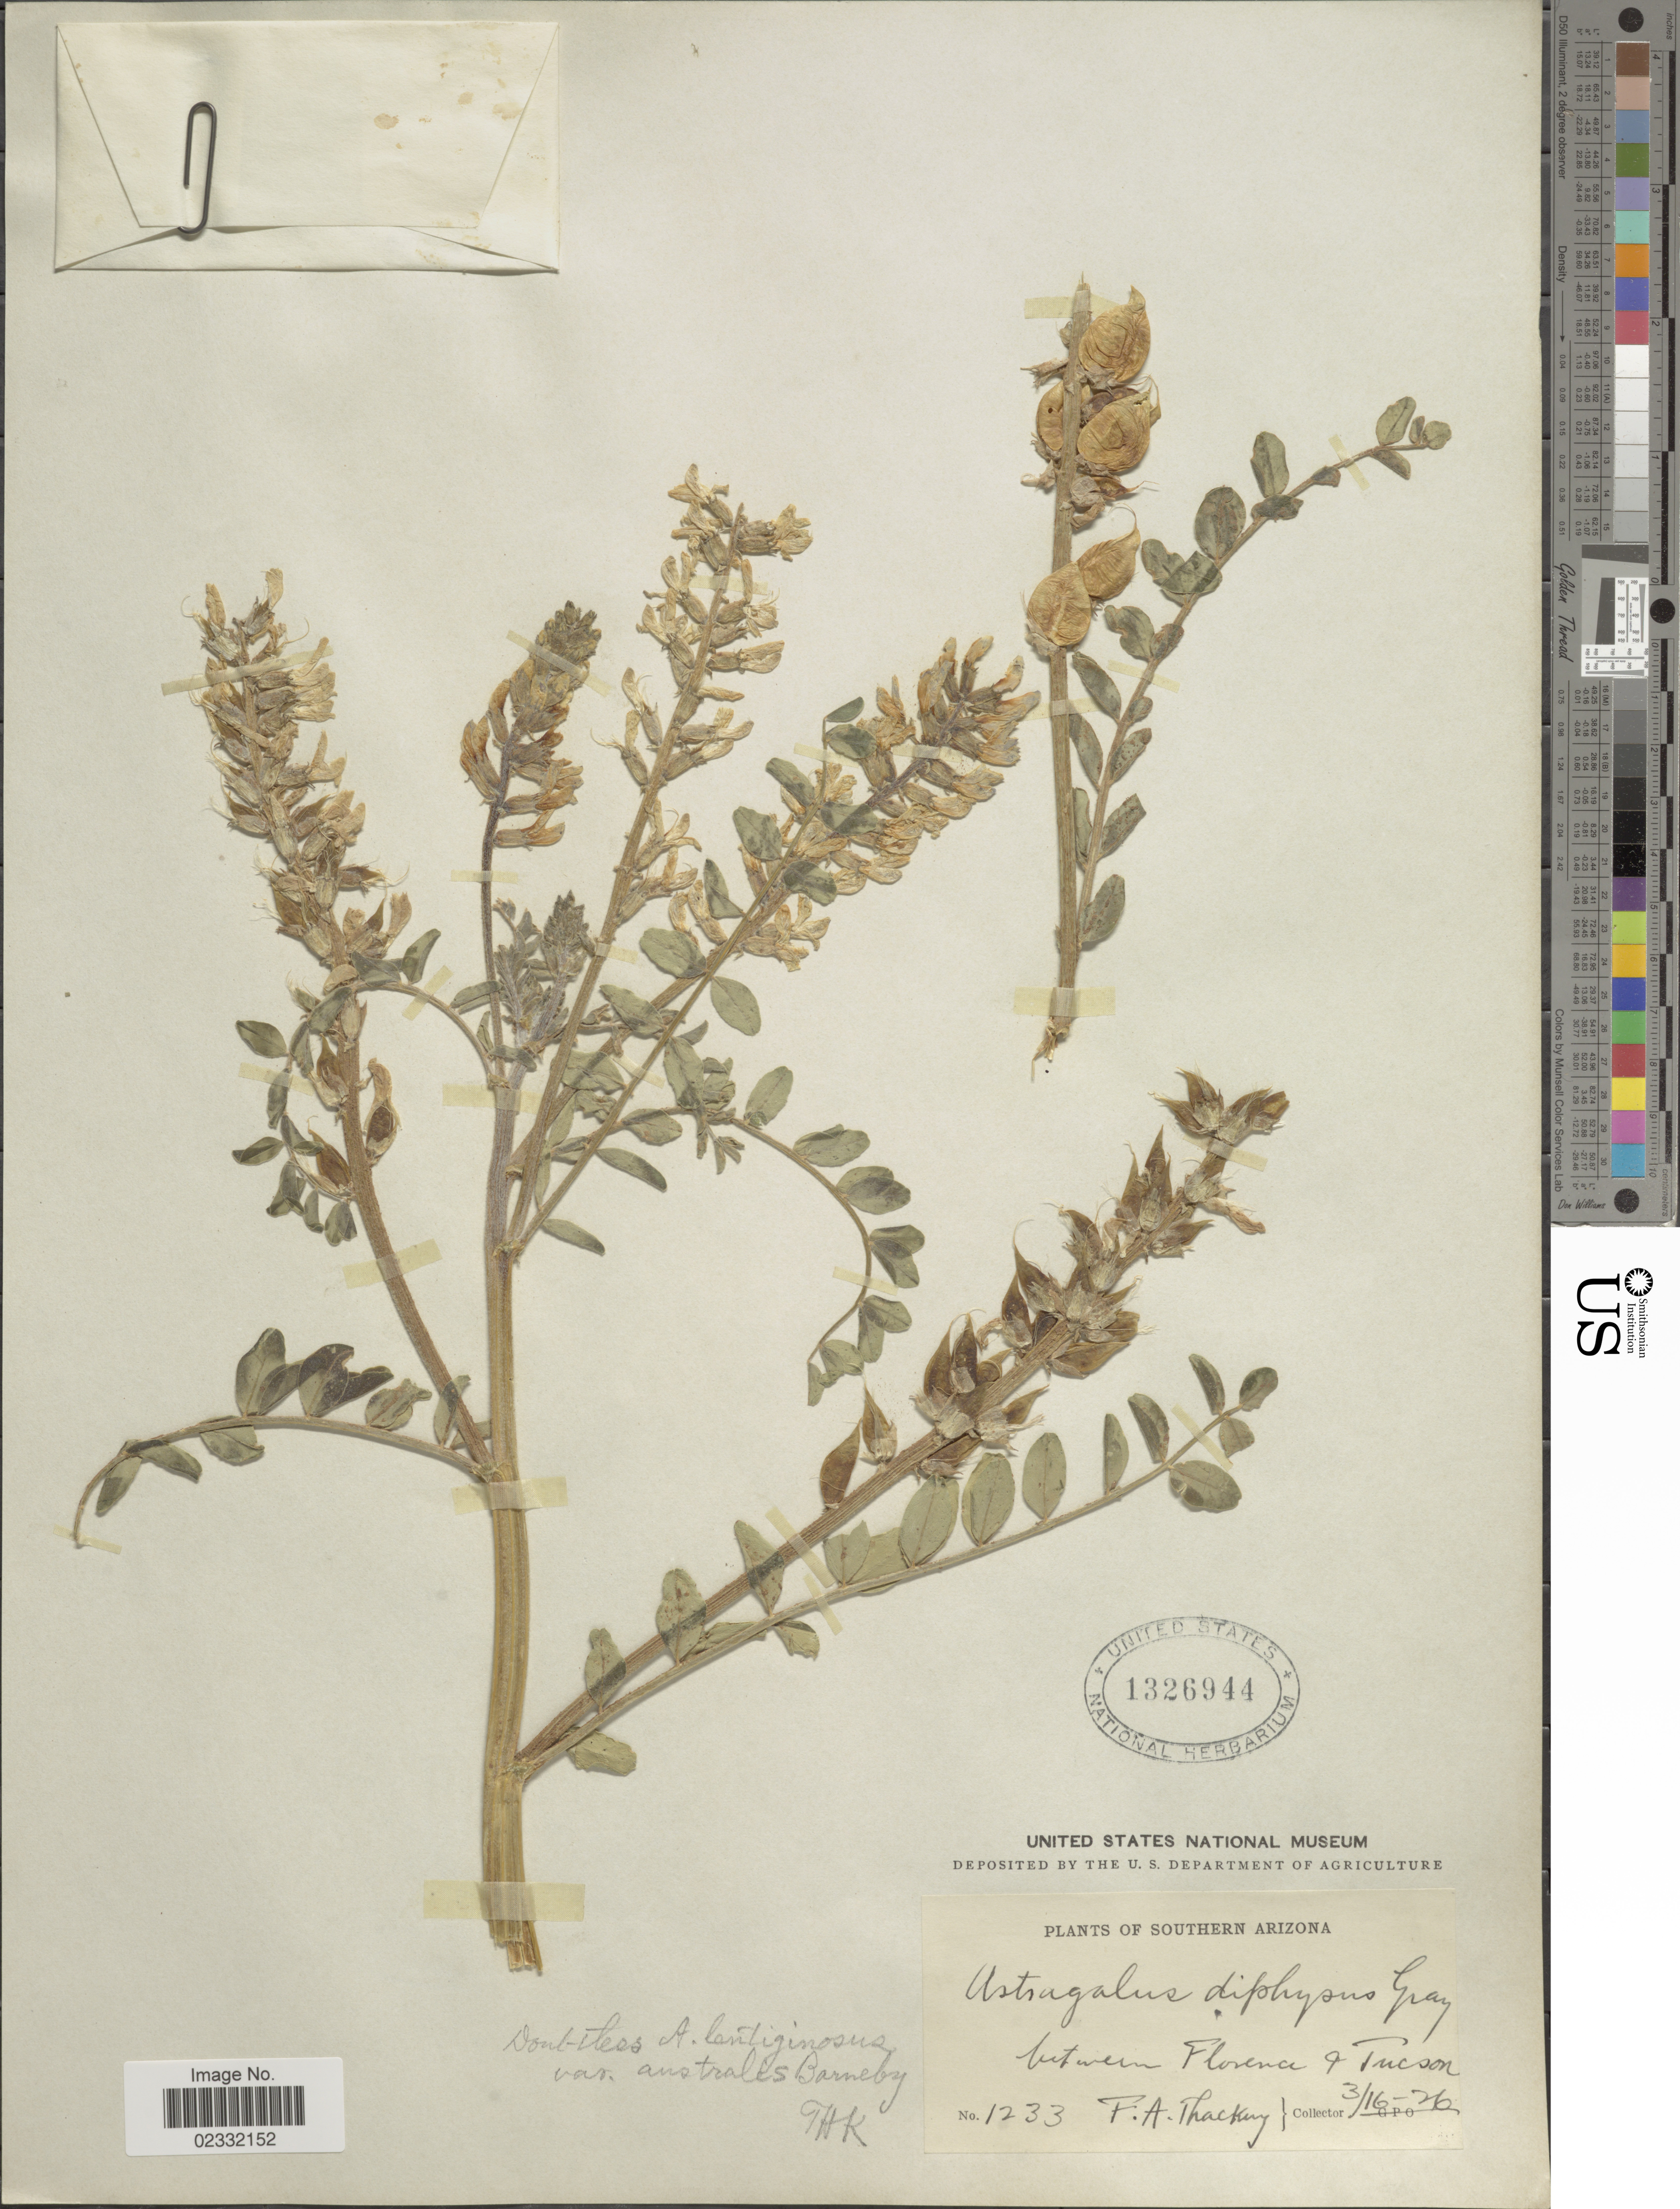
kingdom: Plantae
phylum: Tracheophyta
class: Magnoliopsida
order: Fabales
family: Fabaceae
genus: Astragalus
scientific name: Astragalus lentiginosus var. australis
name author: Barneby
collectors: F. Thackery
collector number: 1233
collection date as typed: Transcribed d/m/y: 16/3/26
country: United States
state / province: Arizona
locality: Southern Arizona, between Florence & Tucson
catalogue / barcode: US 1326944